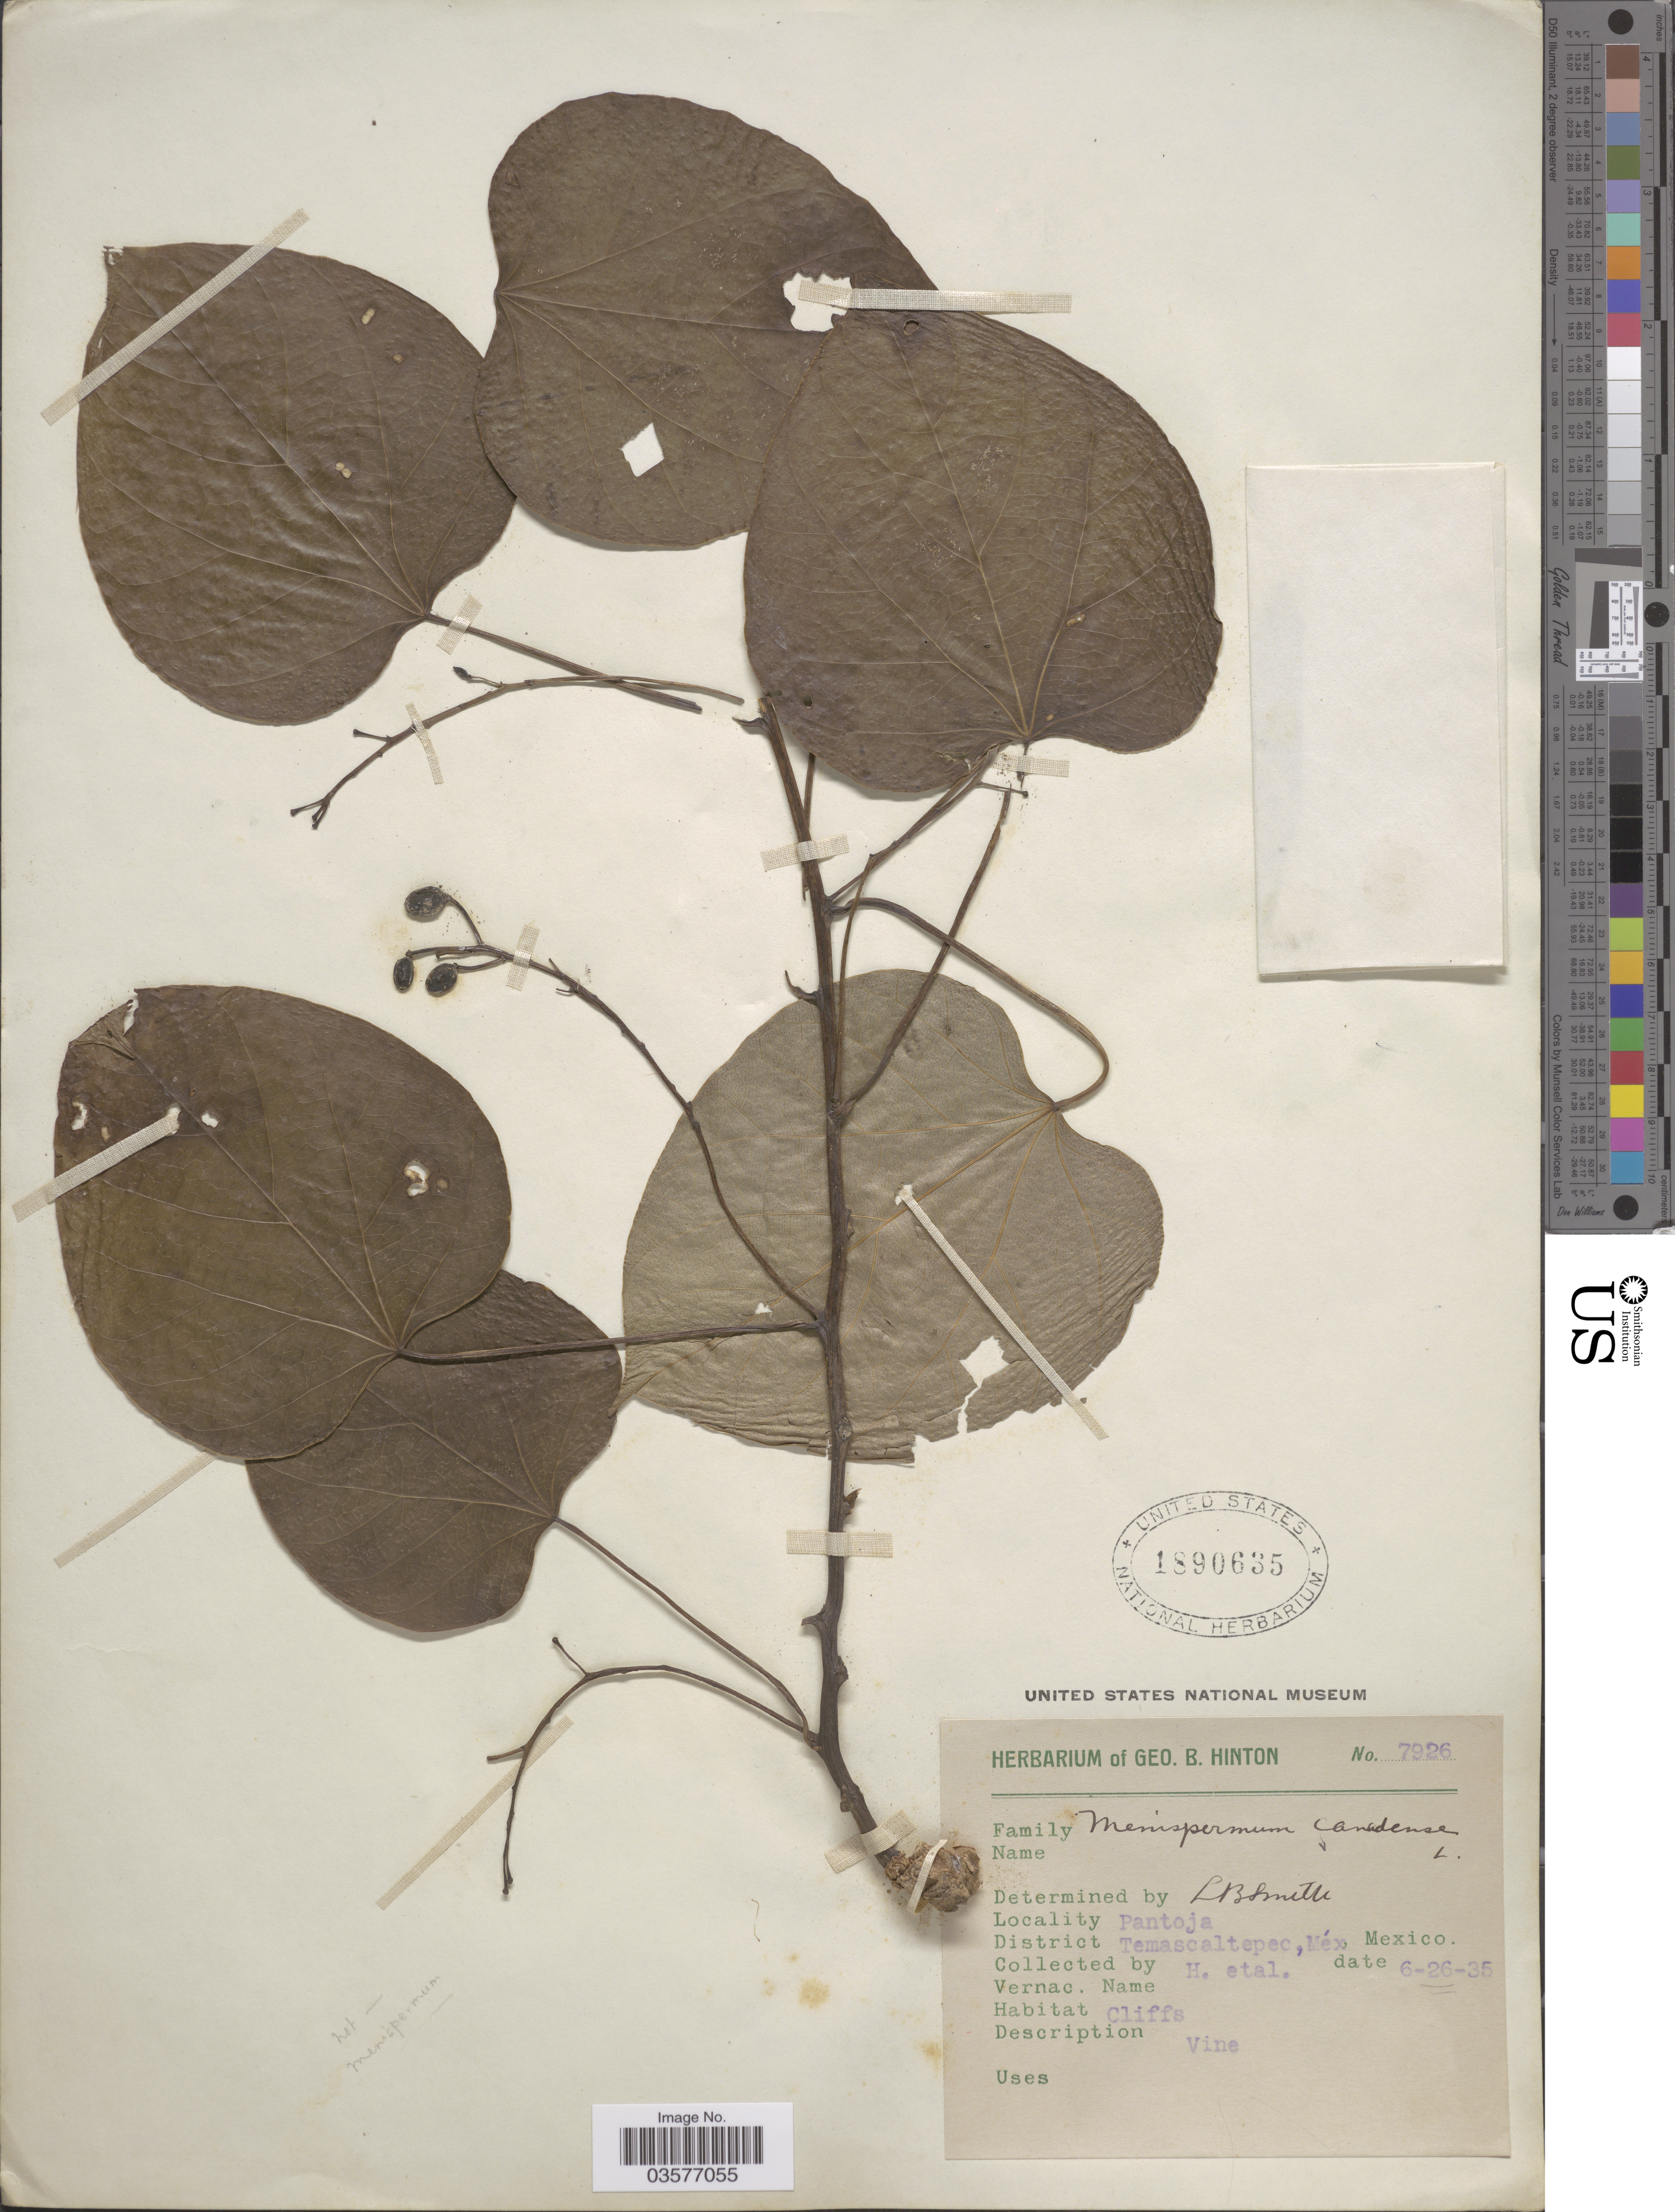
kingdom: Plantae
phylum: Tracheophyta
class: Magnoliopsida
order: Ranunculales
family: Menispermaceae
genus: Menispermum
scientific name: Menispermum sp.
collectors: G. B. Hinton & et al.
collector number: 7926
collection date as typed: Transcribed d/m/y: 26/6/35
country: Mexico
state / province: México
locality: Pantoja. District Temascaltepec.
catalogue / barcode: US 1890635